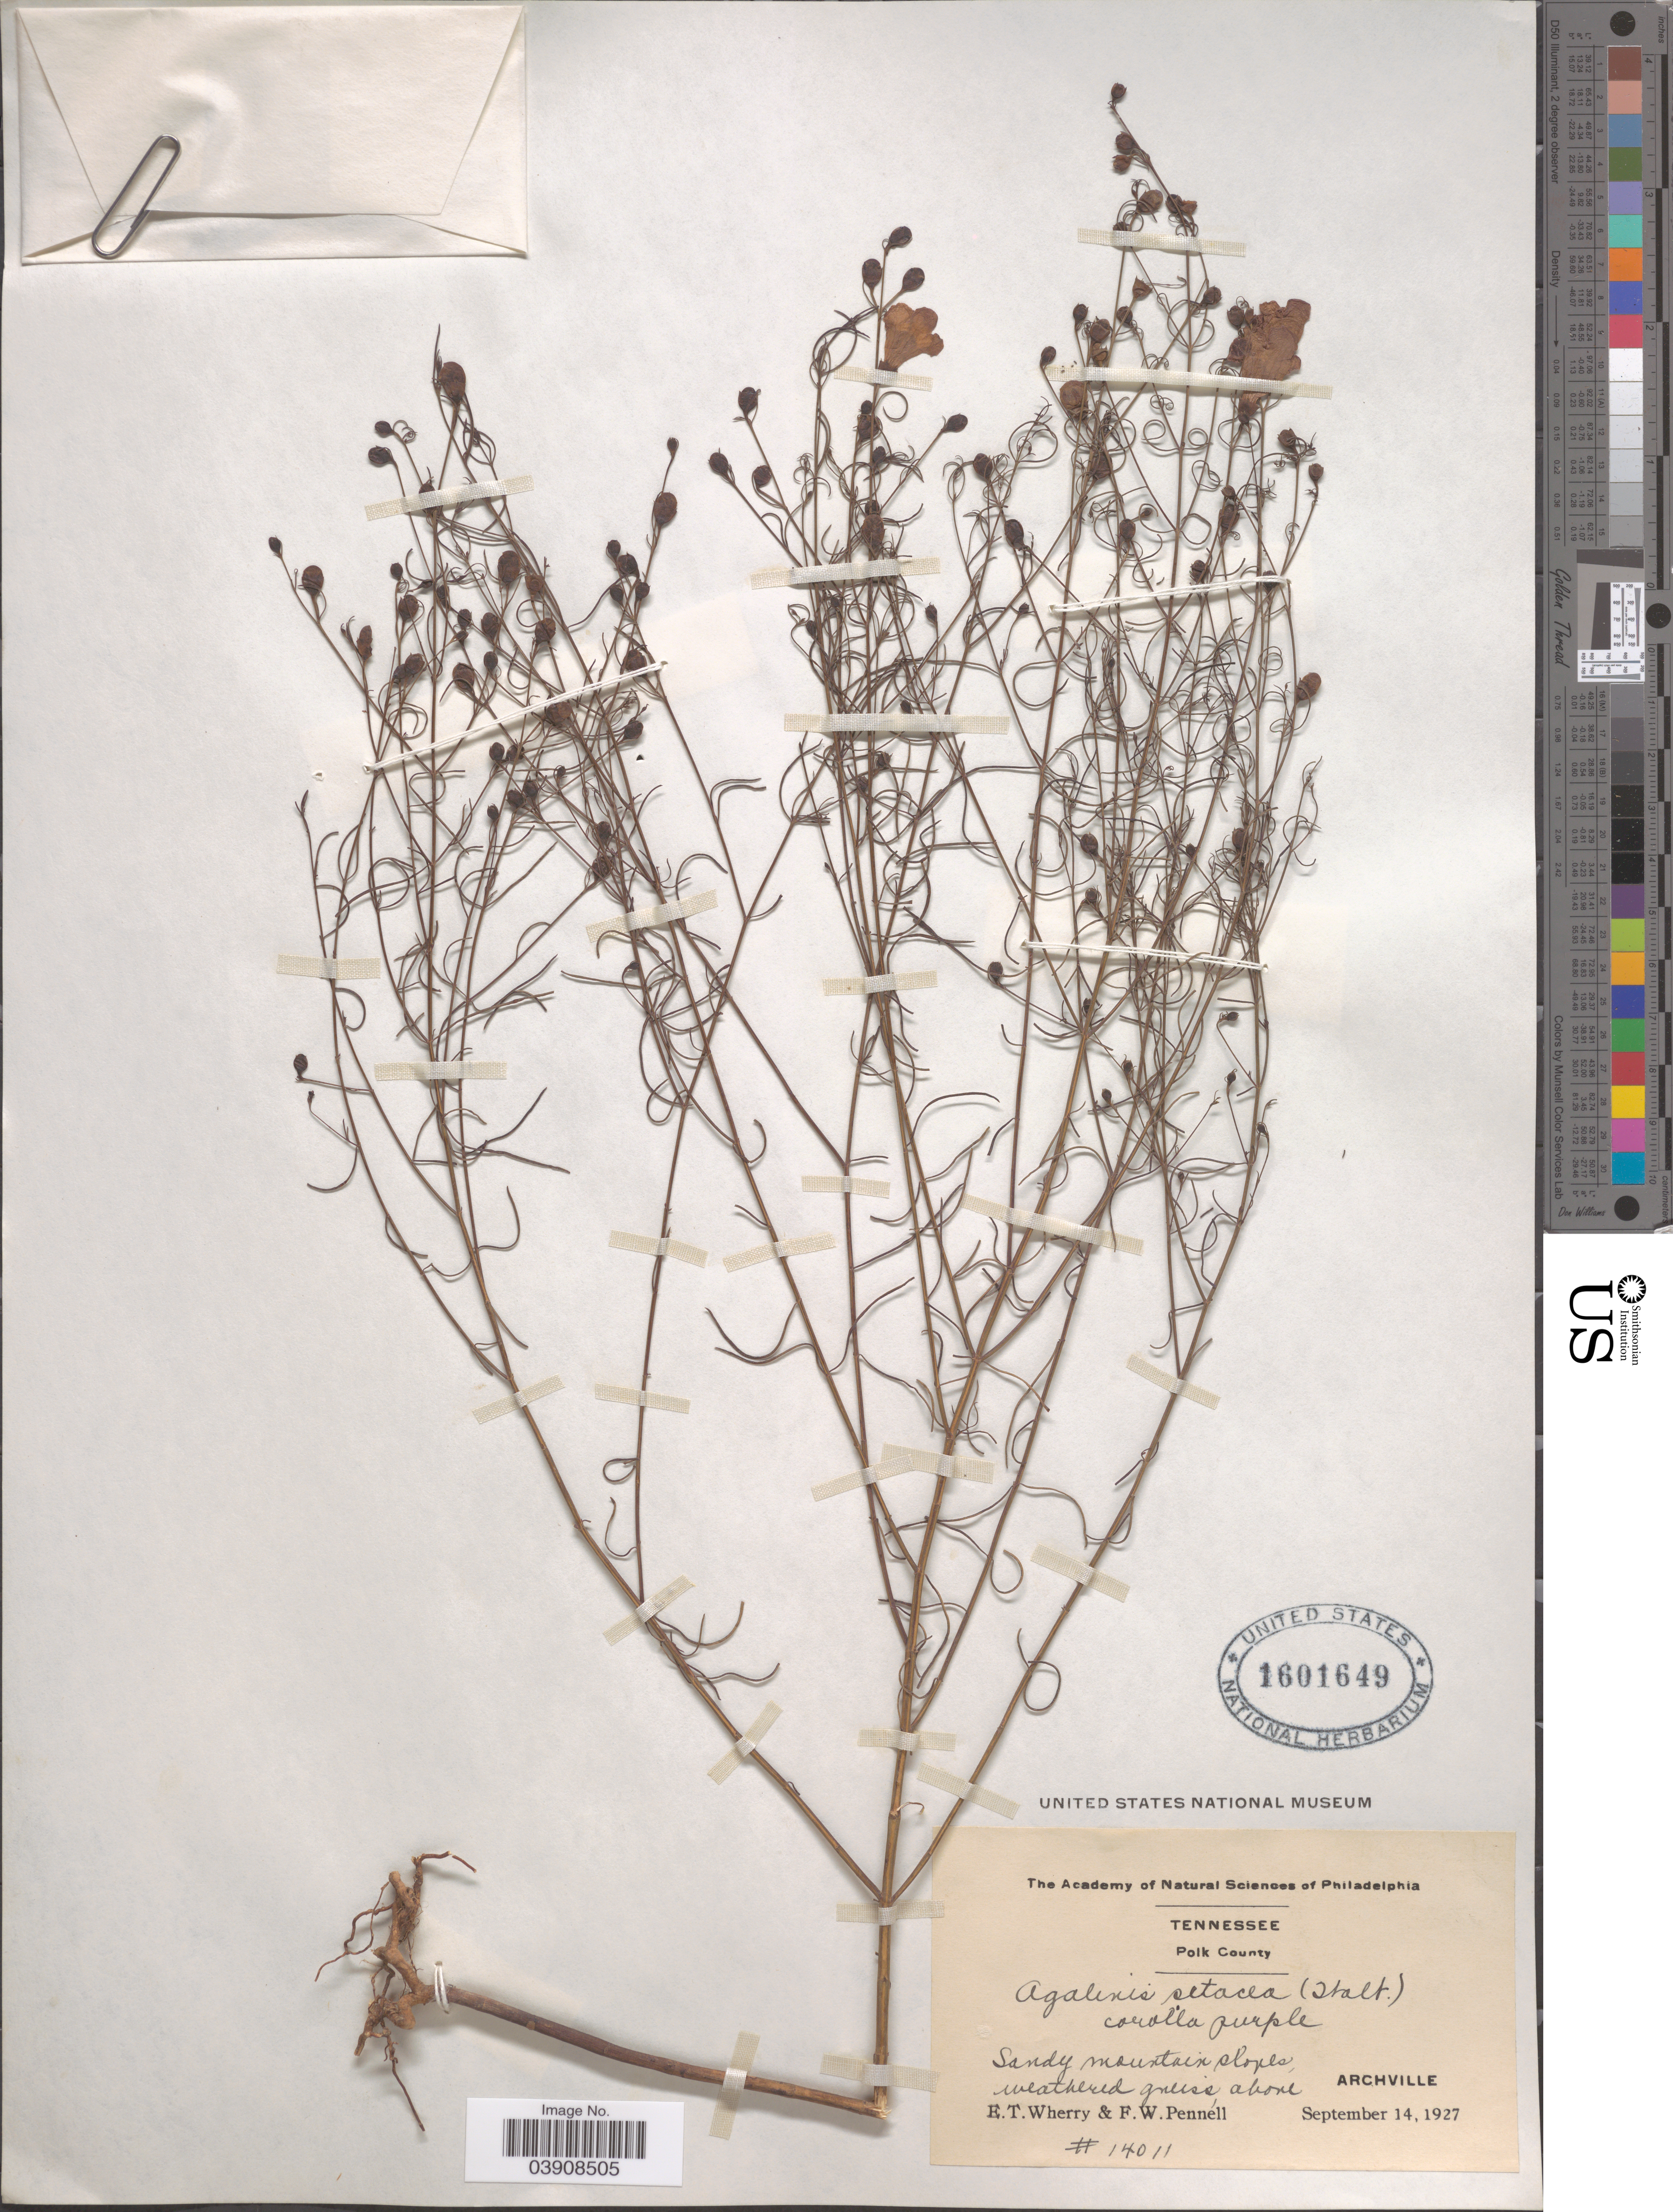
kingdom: Plantae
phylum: Tracheophyta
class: Magnoliopsida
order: Lamiales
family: Orobanchaceae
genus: Agalinis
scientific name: Agalinis setacea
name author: (J.F. Gmel.) Raf.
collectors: E. T. Wherry & F. W. Pennell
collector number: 14011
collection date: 1927-09-14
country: United States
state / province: Tennessee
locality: Polk County. Sandy mountain slope, weathered gneiss, above Archville.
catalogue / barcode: US 1601649